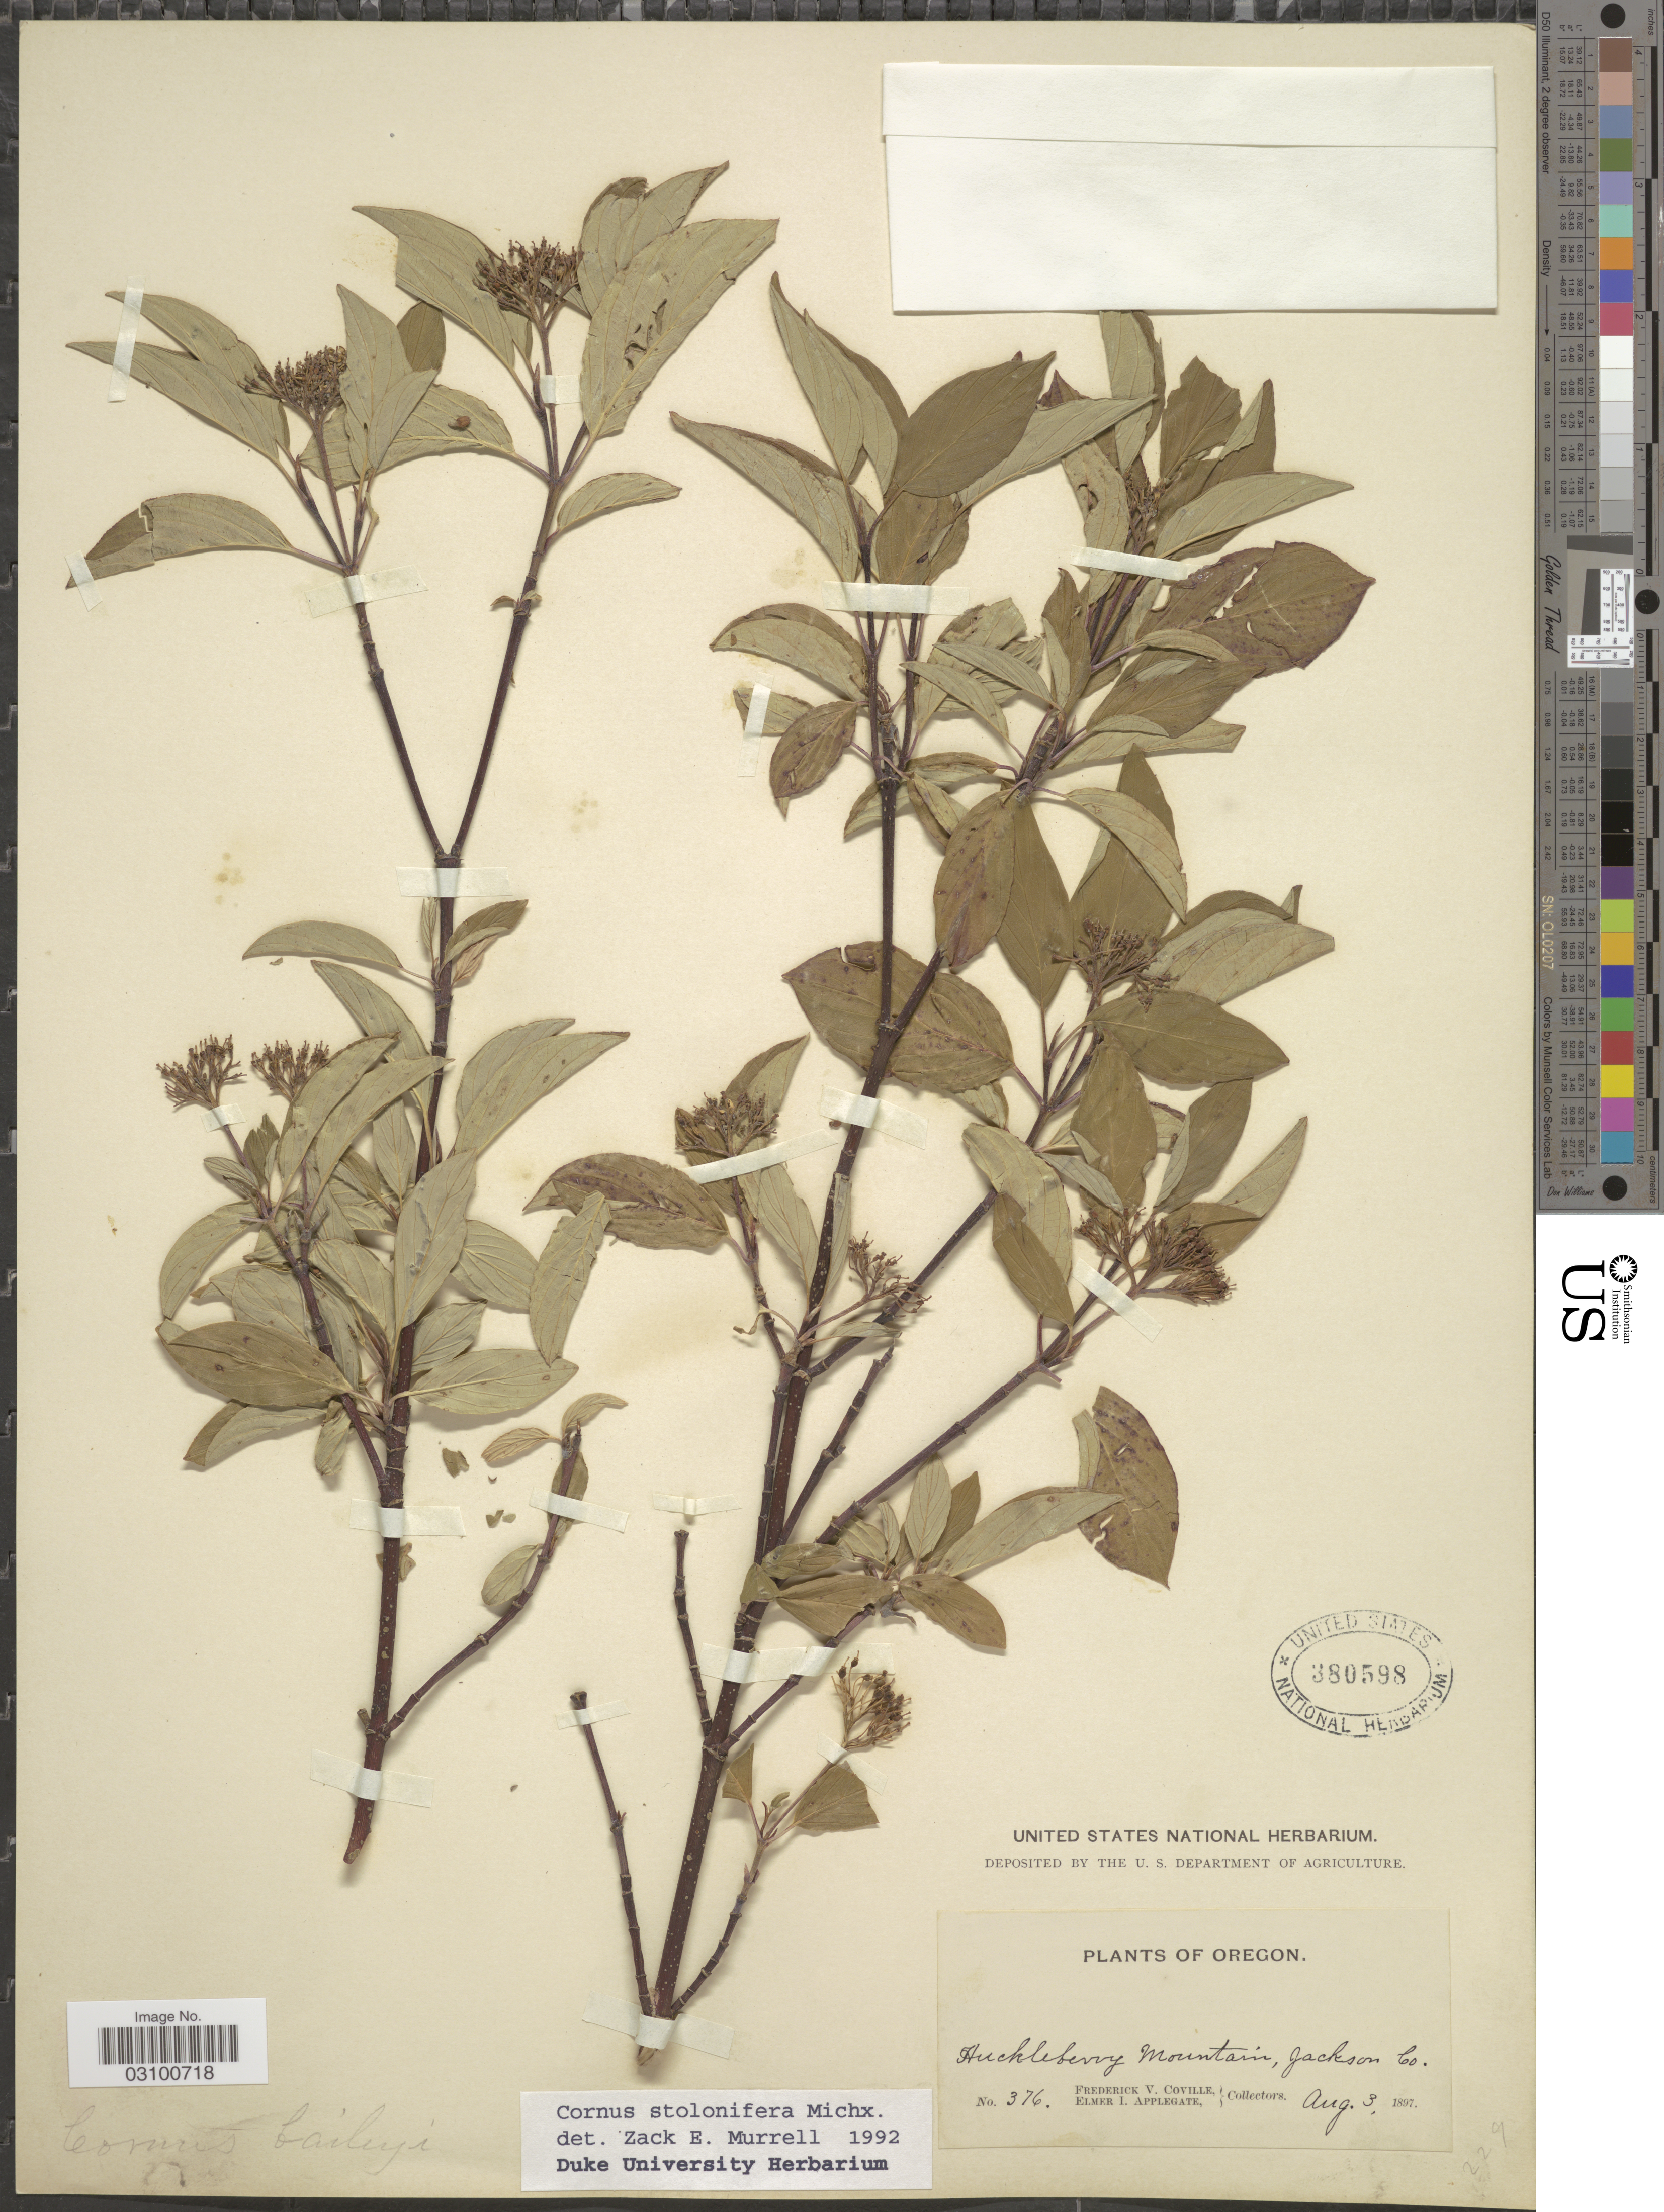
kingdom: Plantae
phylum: Tracheophyta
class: Magnoliopsida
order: Cornales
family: Cornaceae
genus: Cornus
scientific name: Cornus sericea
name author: L.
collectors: F. V. Coville & E. I. Applegate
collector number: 376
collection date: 1897-08-03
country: United States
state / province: Oregon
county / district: Jackson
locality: Huckleberry Mountain, Jackson Co.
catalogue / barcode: US 380598